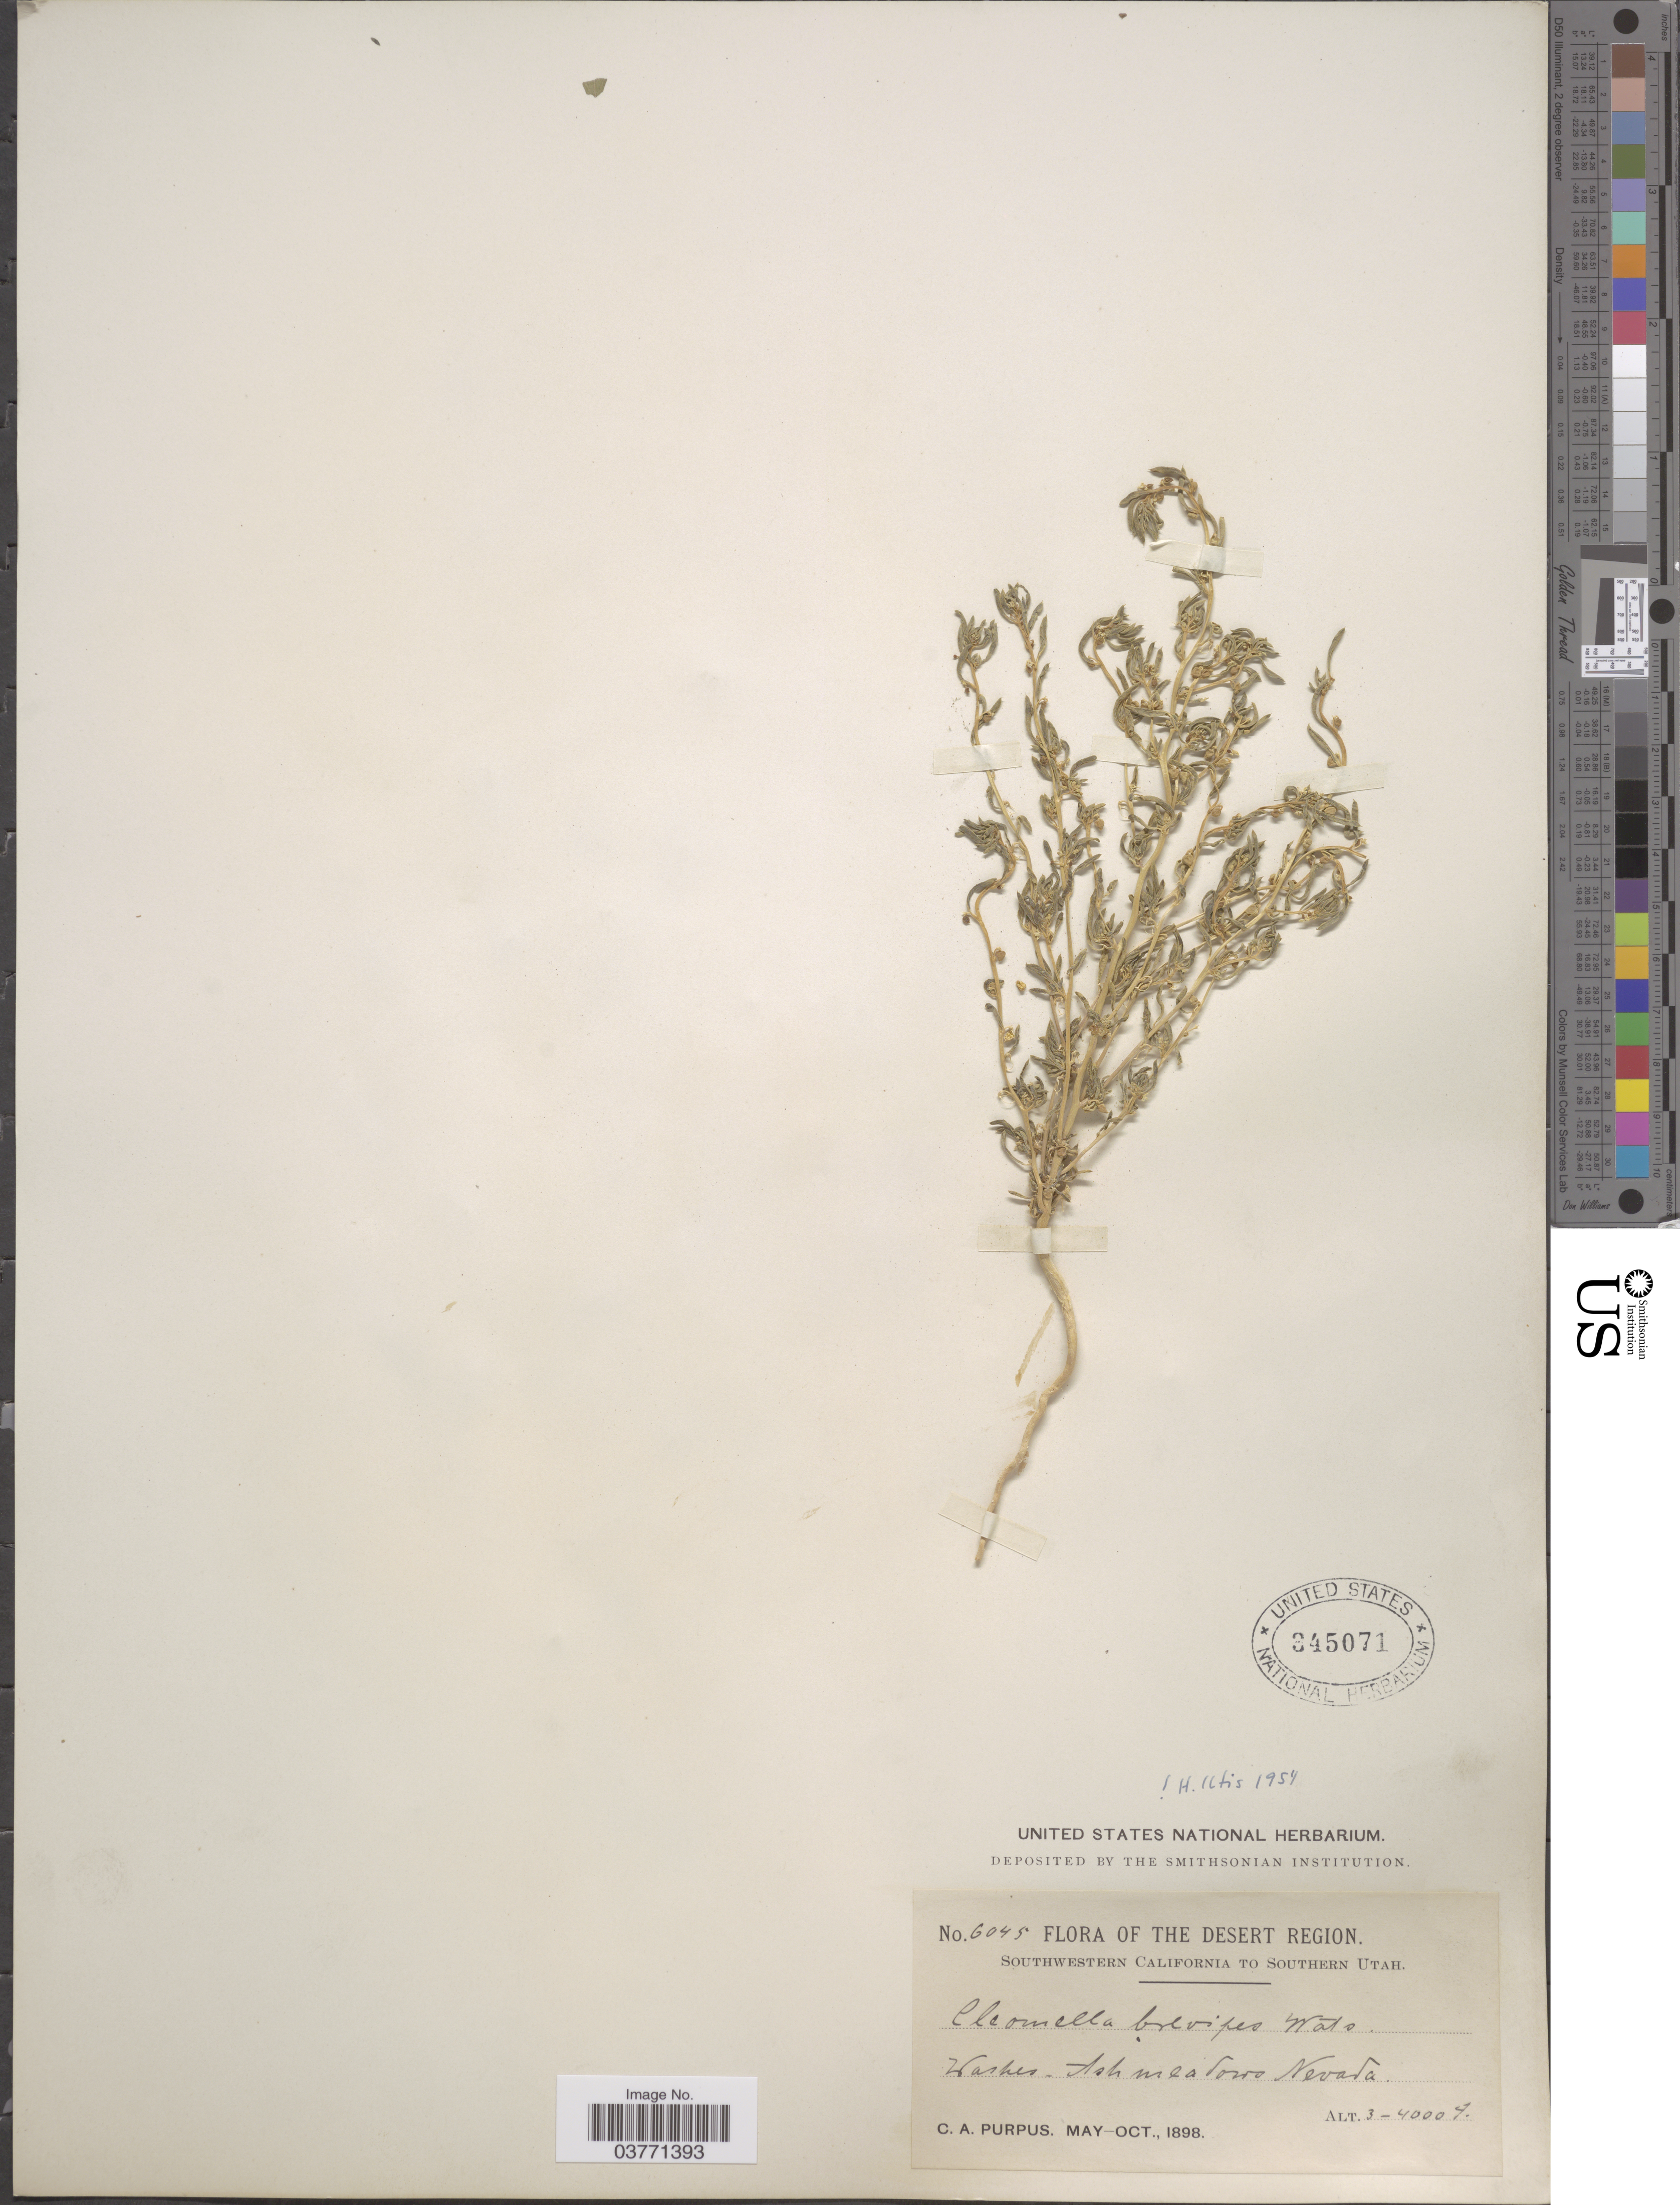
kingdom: Plantae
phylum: Tracheophyta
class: Magnoliopsida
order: Brassicales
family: Cleomaceae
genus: Cleomella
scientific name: Cleomella brevipes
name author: S. Watson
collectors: C. A. Purpus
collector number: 6045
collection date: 1898-05/1898-10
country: United States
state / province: Nevada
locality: The Desert Region. Washes-Ash meadows.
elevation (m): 914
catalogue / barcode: US 345071